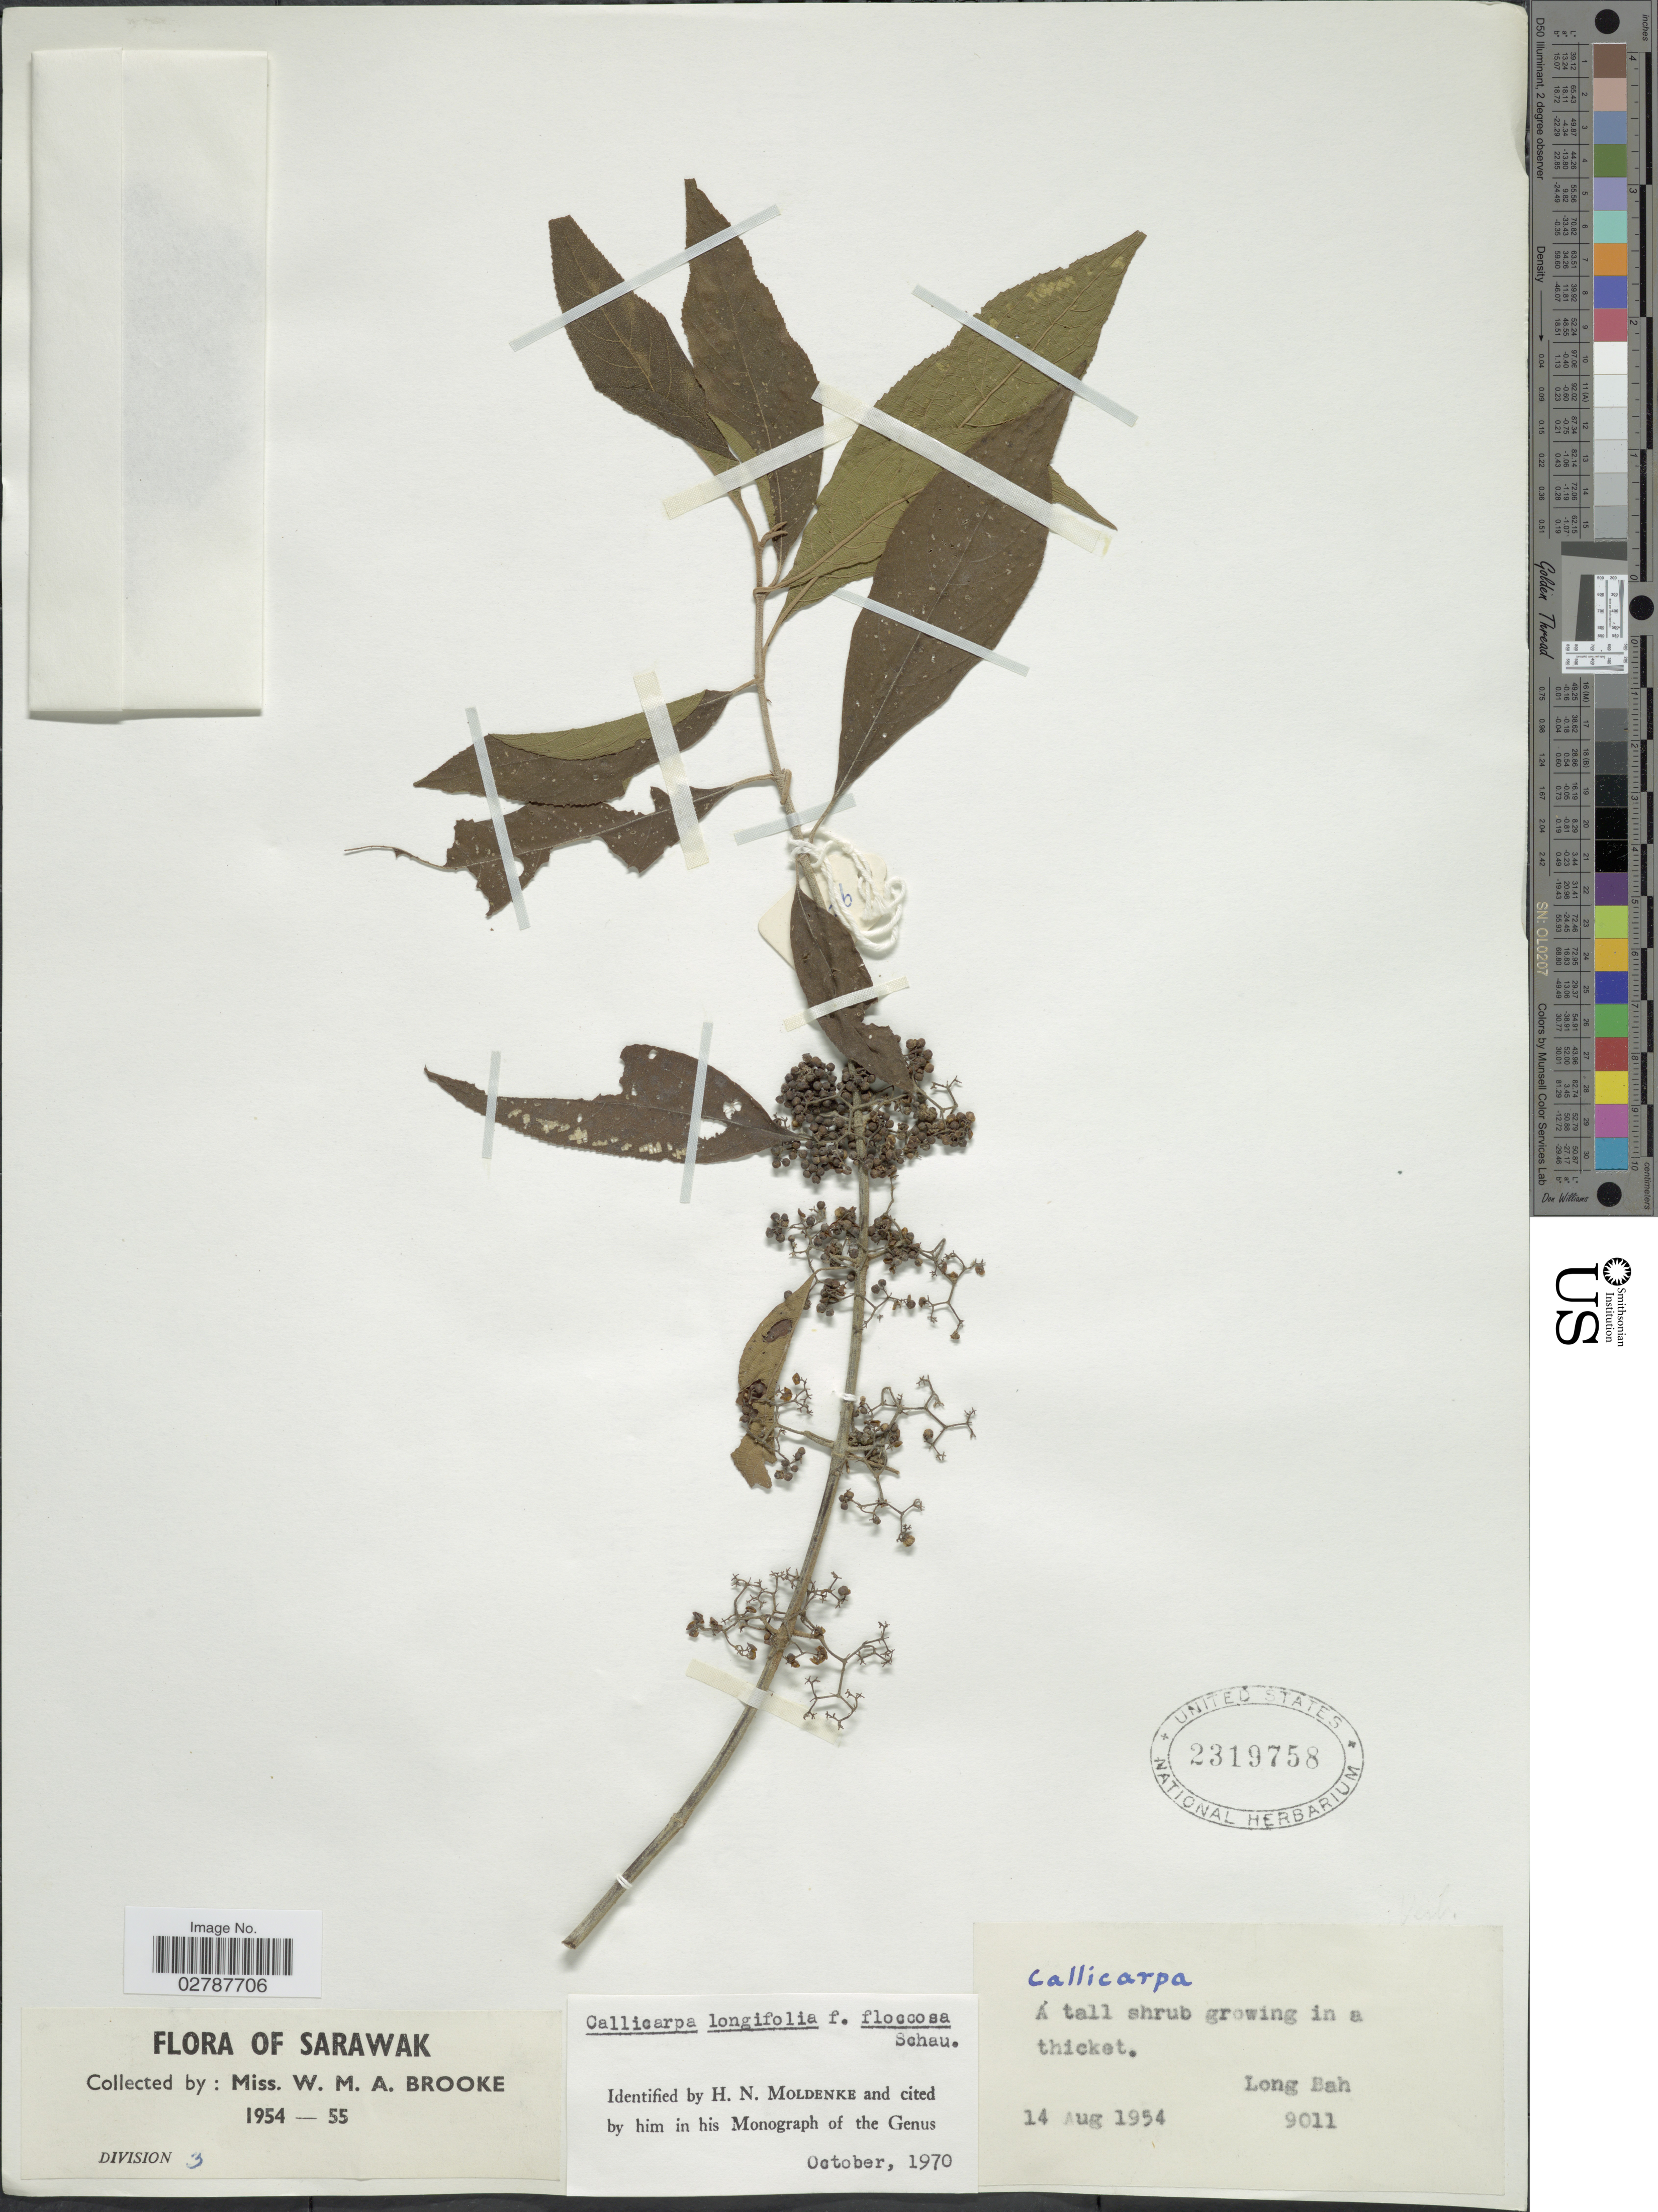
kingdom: Plantae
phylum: Tracheophyta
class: Magnoliopsida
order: Lamiales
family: Lamiaceae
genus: Callicarpa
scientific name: Callicarpa longifolia f. floccosa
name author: Schauer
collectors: W. Brooke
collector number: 9011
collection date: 1954-08-14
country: Malaysia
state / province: Sarawak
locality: Long Bah. Division 3.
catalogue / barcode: US 2319758